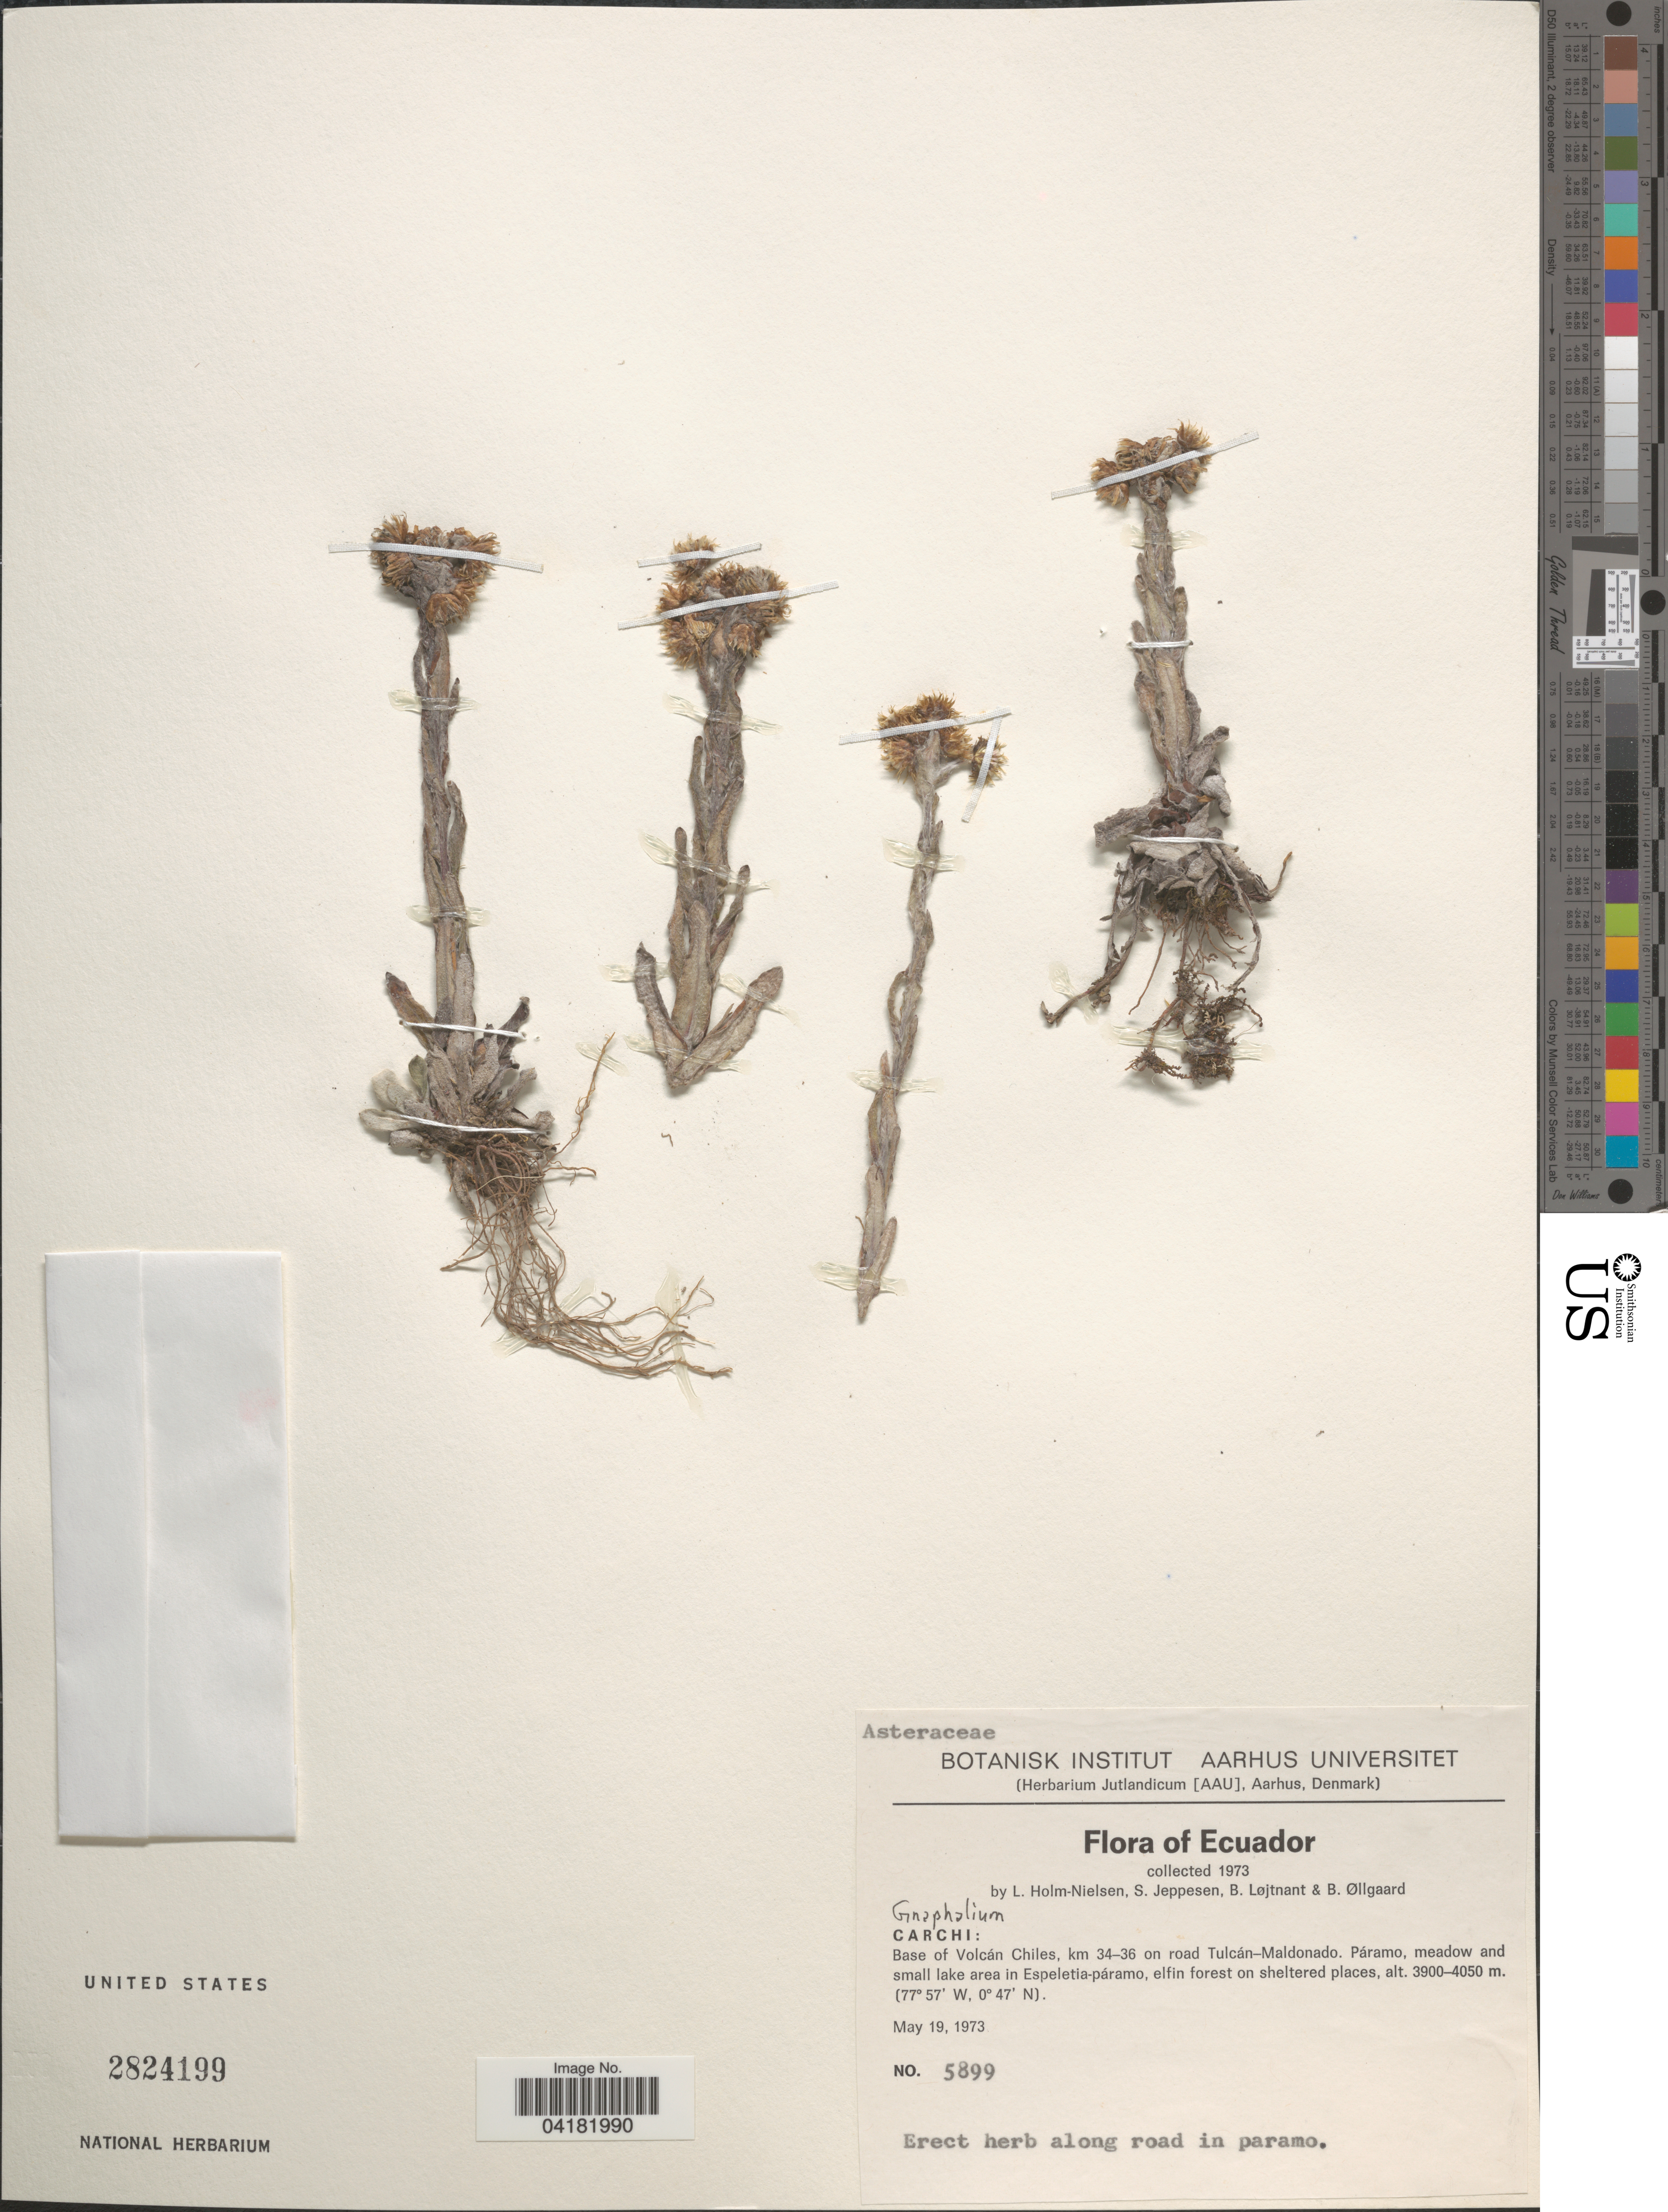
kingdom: Plantae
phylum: Tracheophyta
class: Magnoliopsida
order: Asterales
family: Asteraceae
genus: Chryselium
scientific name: Chryselium gnaphalioides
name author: (Kunth) Urtubey & S.E. Freire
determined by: Nesom, Guy L.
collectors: L. Holm-Nielsen, S. Jeppesen, B. Löjtnant & B. Øllgaard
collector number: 5899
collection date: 1973-05-19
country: Ecuador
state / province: Carchi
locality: Base of Volcán Chiles, km 34-36 on road Tulcán-Maldonado.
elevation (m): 3900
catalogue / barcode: US 2824199